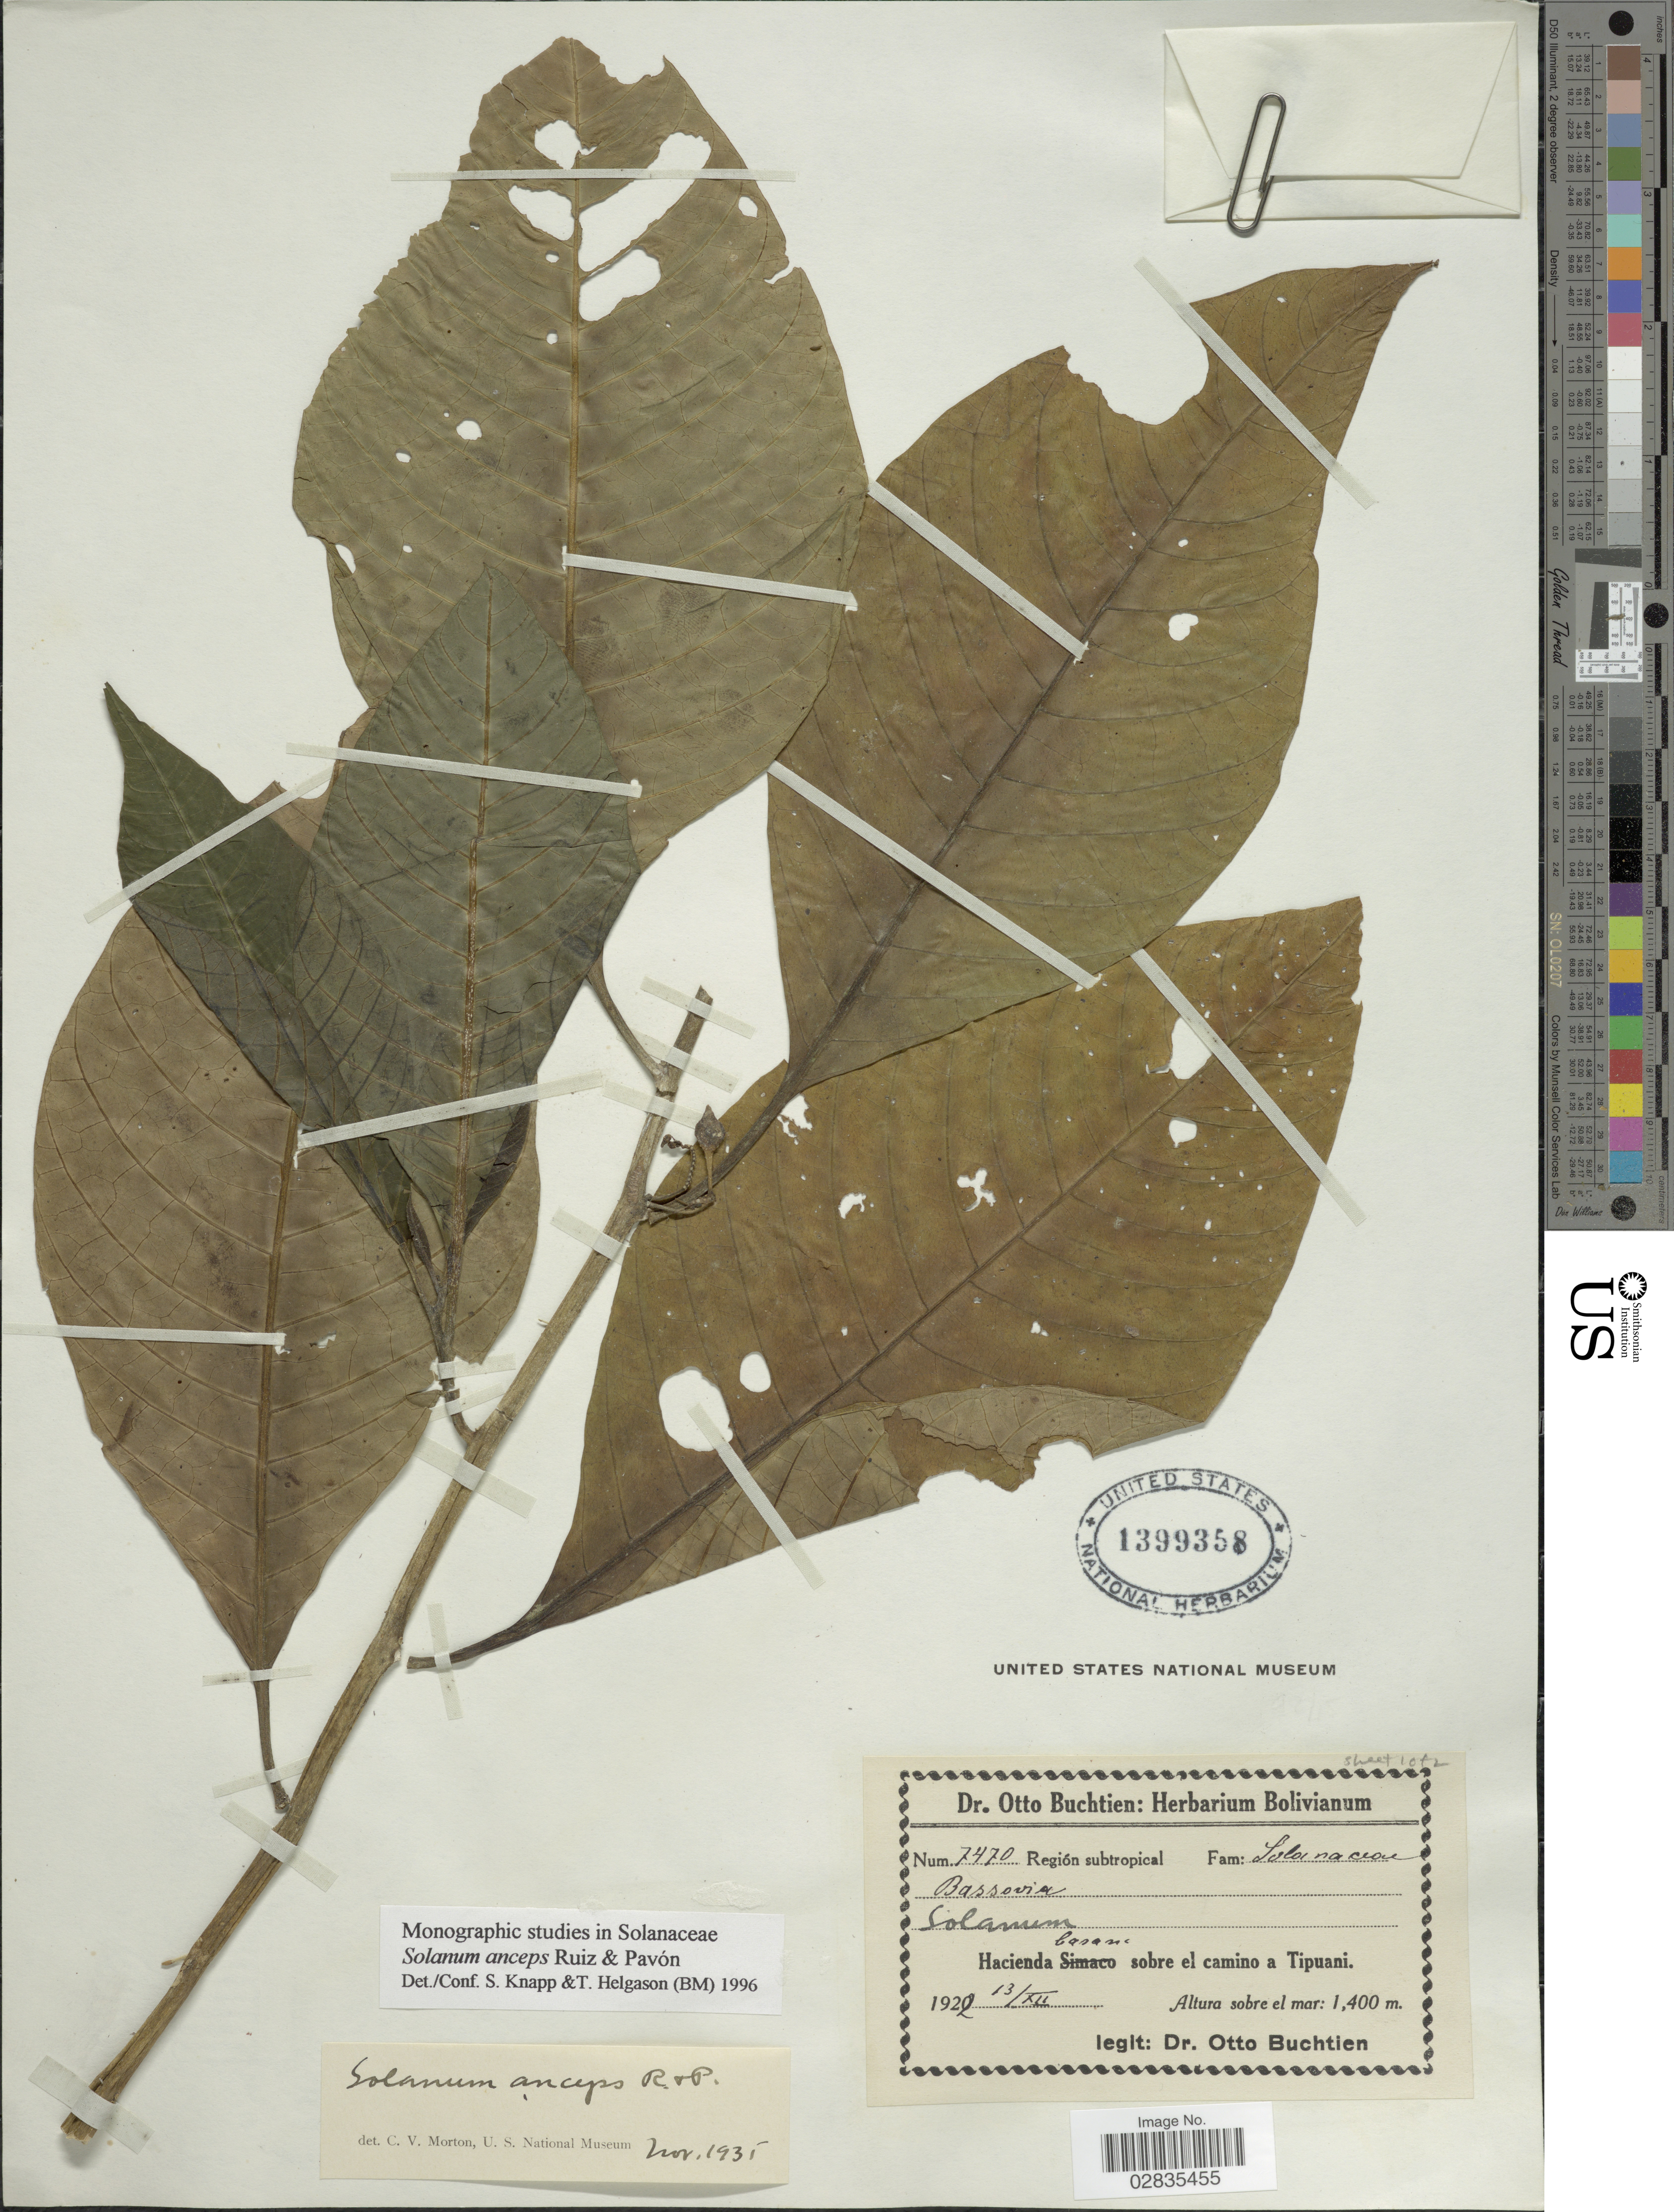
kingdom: Plantae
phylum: Tracheophyta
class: Magnoliopsida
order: Solanales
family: Solanaceae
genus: Solanum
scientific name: Solanum anceps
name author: Ruiz & Pav.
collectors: O. Buchtien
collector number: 7470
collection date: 1922-12-13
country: Bolivia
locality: Hacienda basana sobre el camino a Tipuani.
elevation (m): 1400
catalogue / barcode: US 1399358